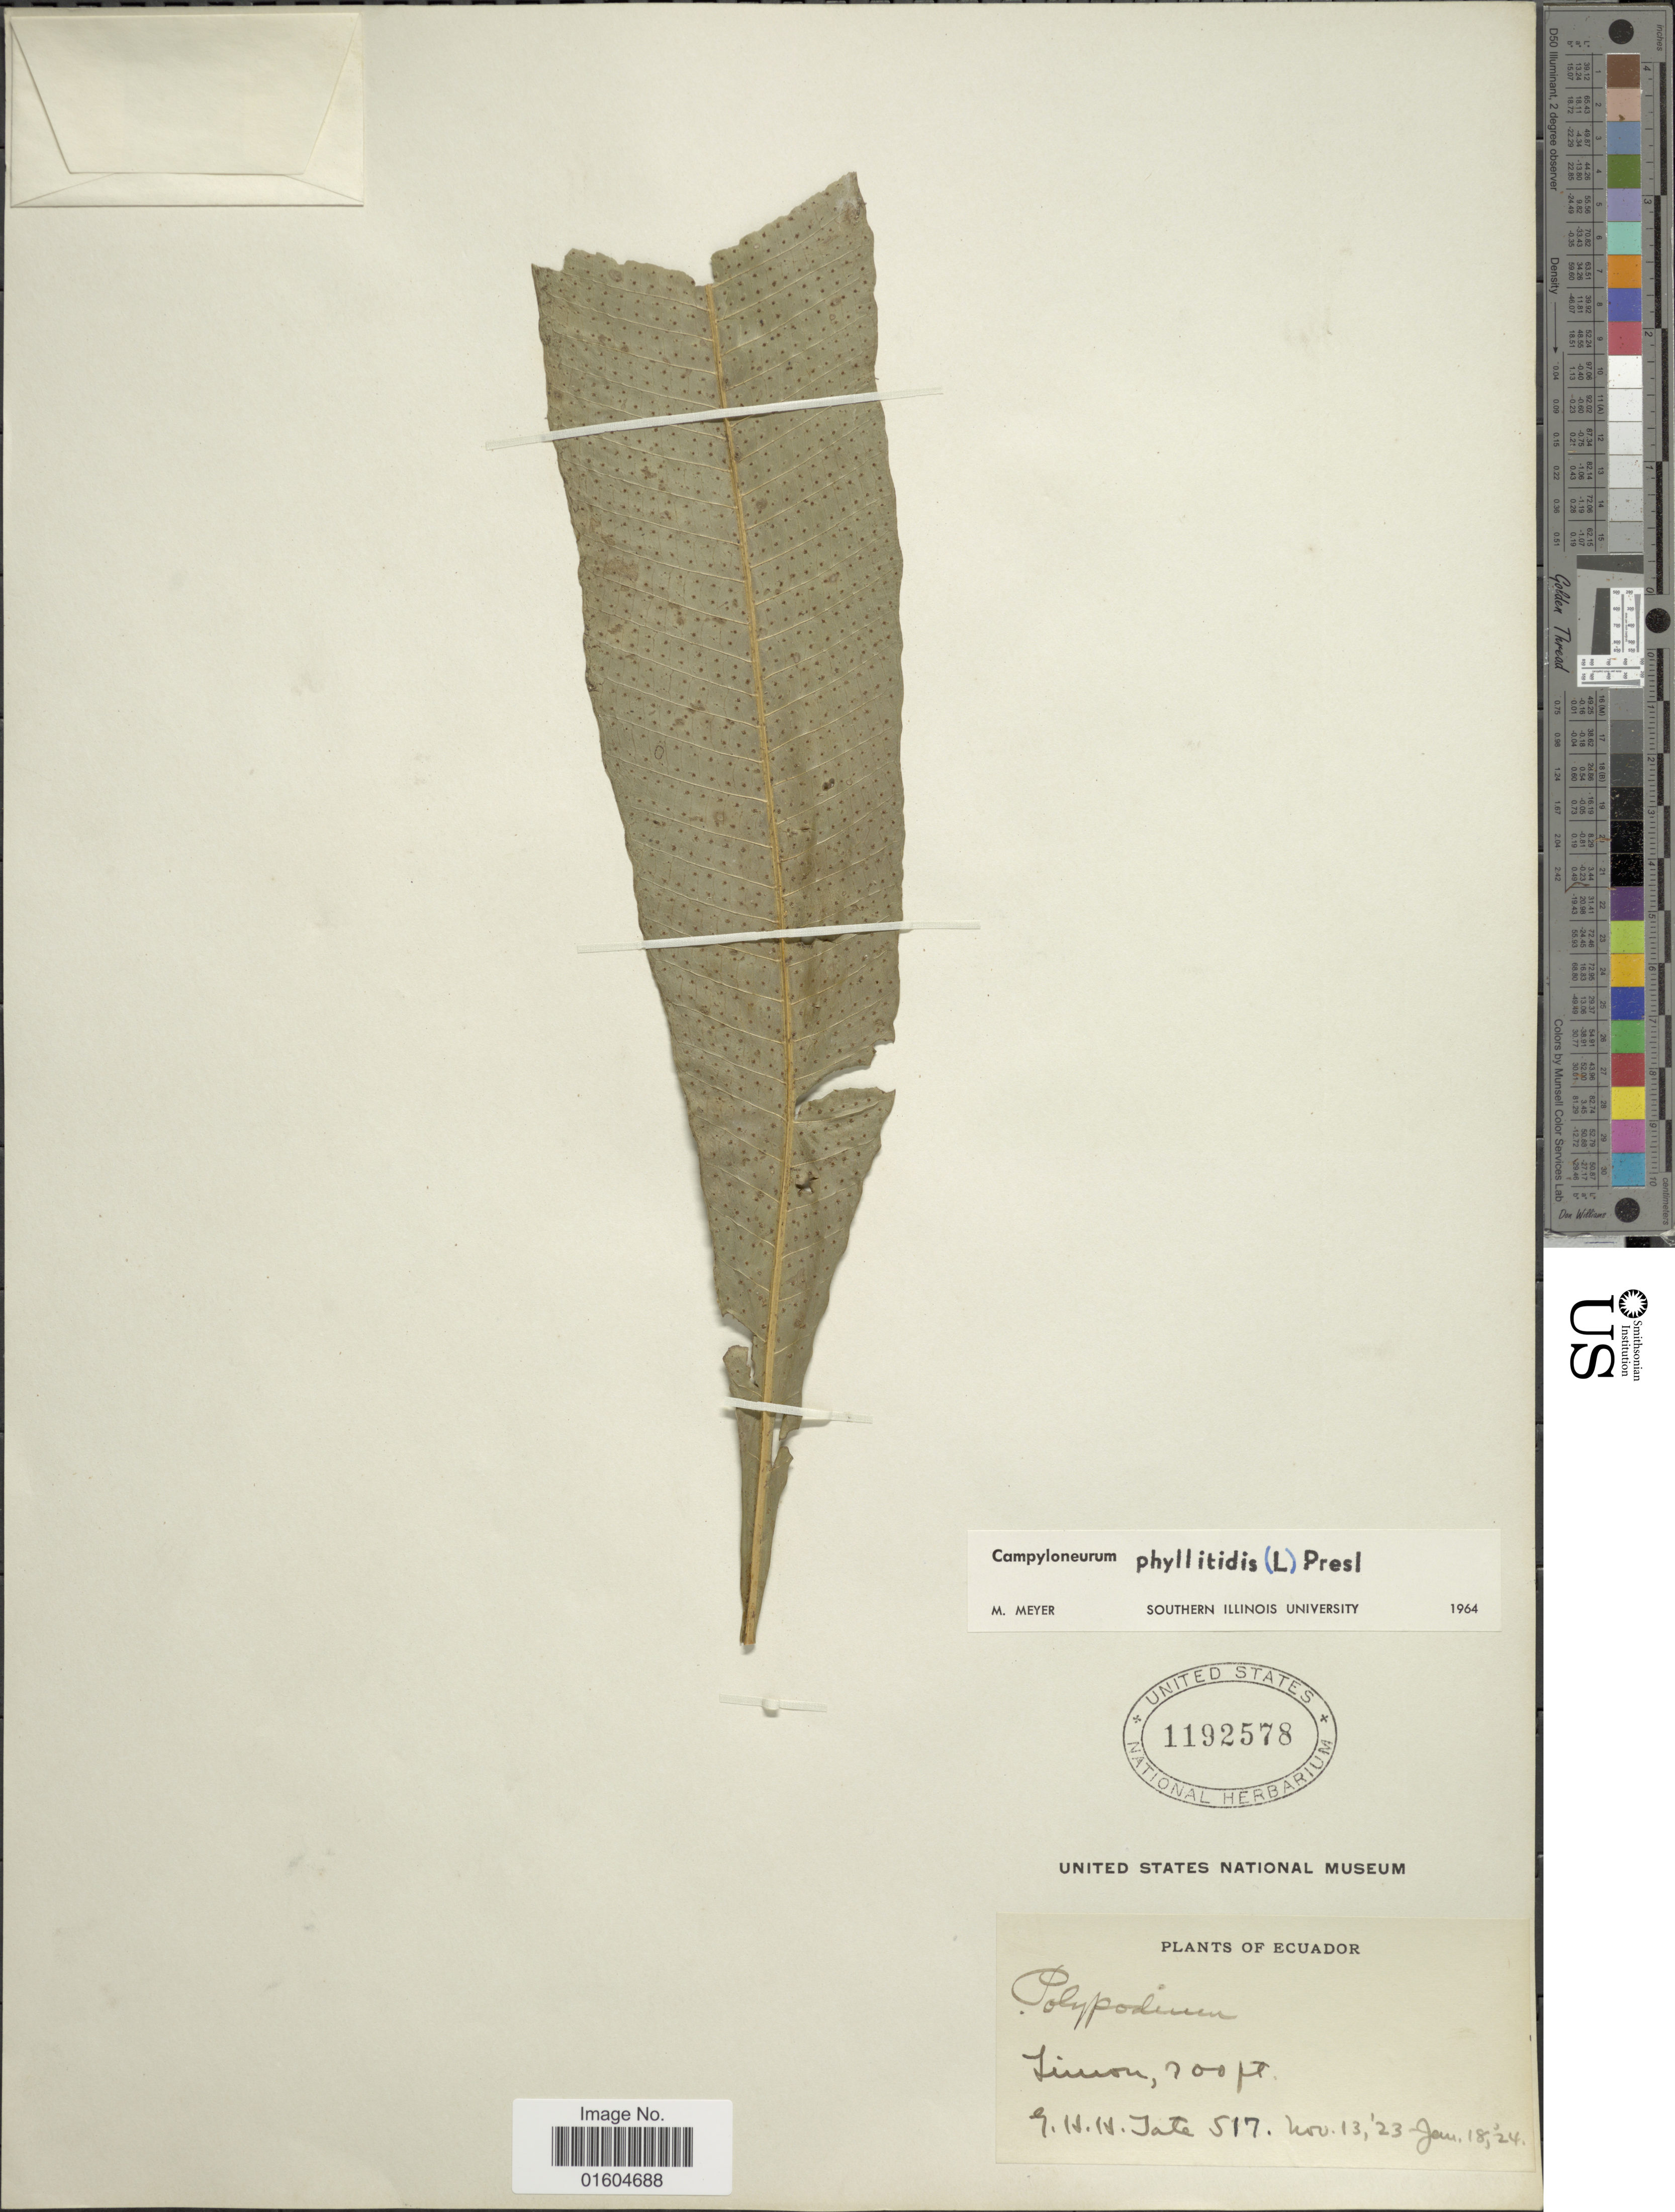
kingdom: Plantae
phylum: Tracheophyta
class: Polypodiopsida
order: Polypodiales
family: Polypodiaceae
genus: Campyloneurum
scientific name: Campyloneurum phyllitidis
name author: (L.) C. Presl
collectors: G. H. H.Tate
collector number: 517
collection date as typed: Transcribed d/m/y: 13/11/23 to 18/1/24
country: Ecuador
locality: Ecuador, Limon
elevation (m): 213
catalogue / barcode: US 1192578